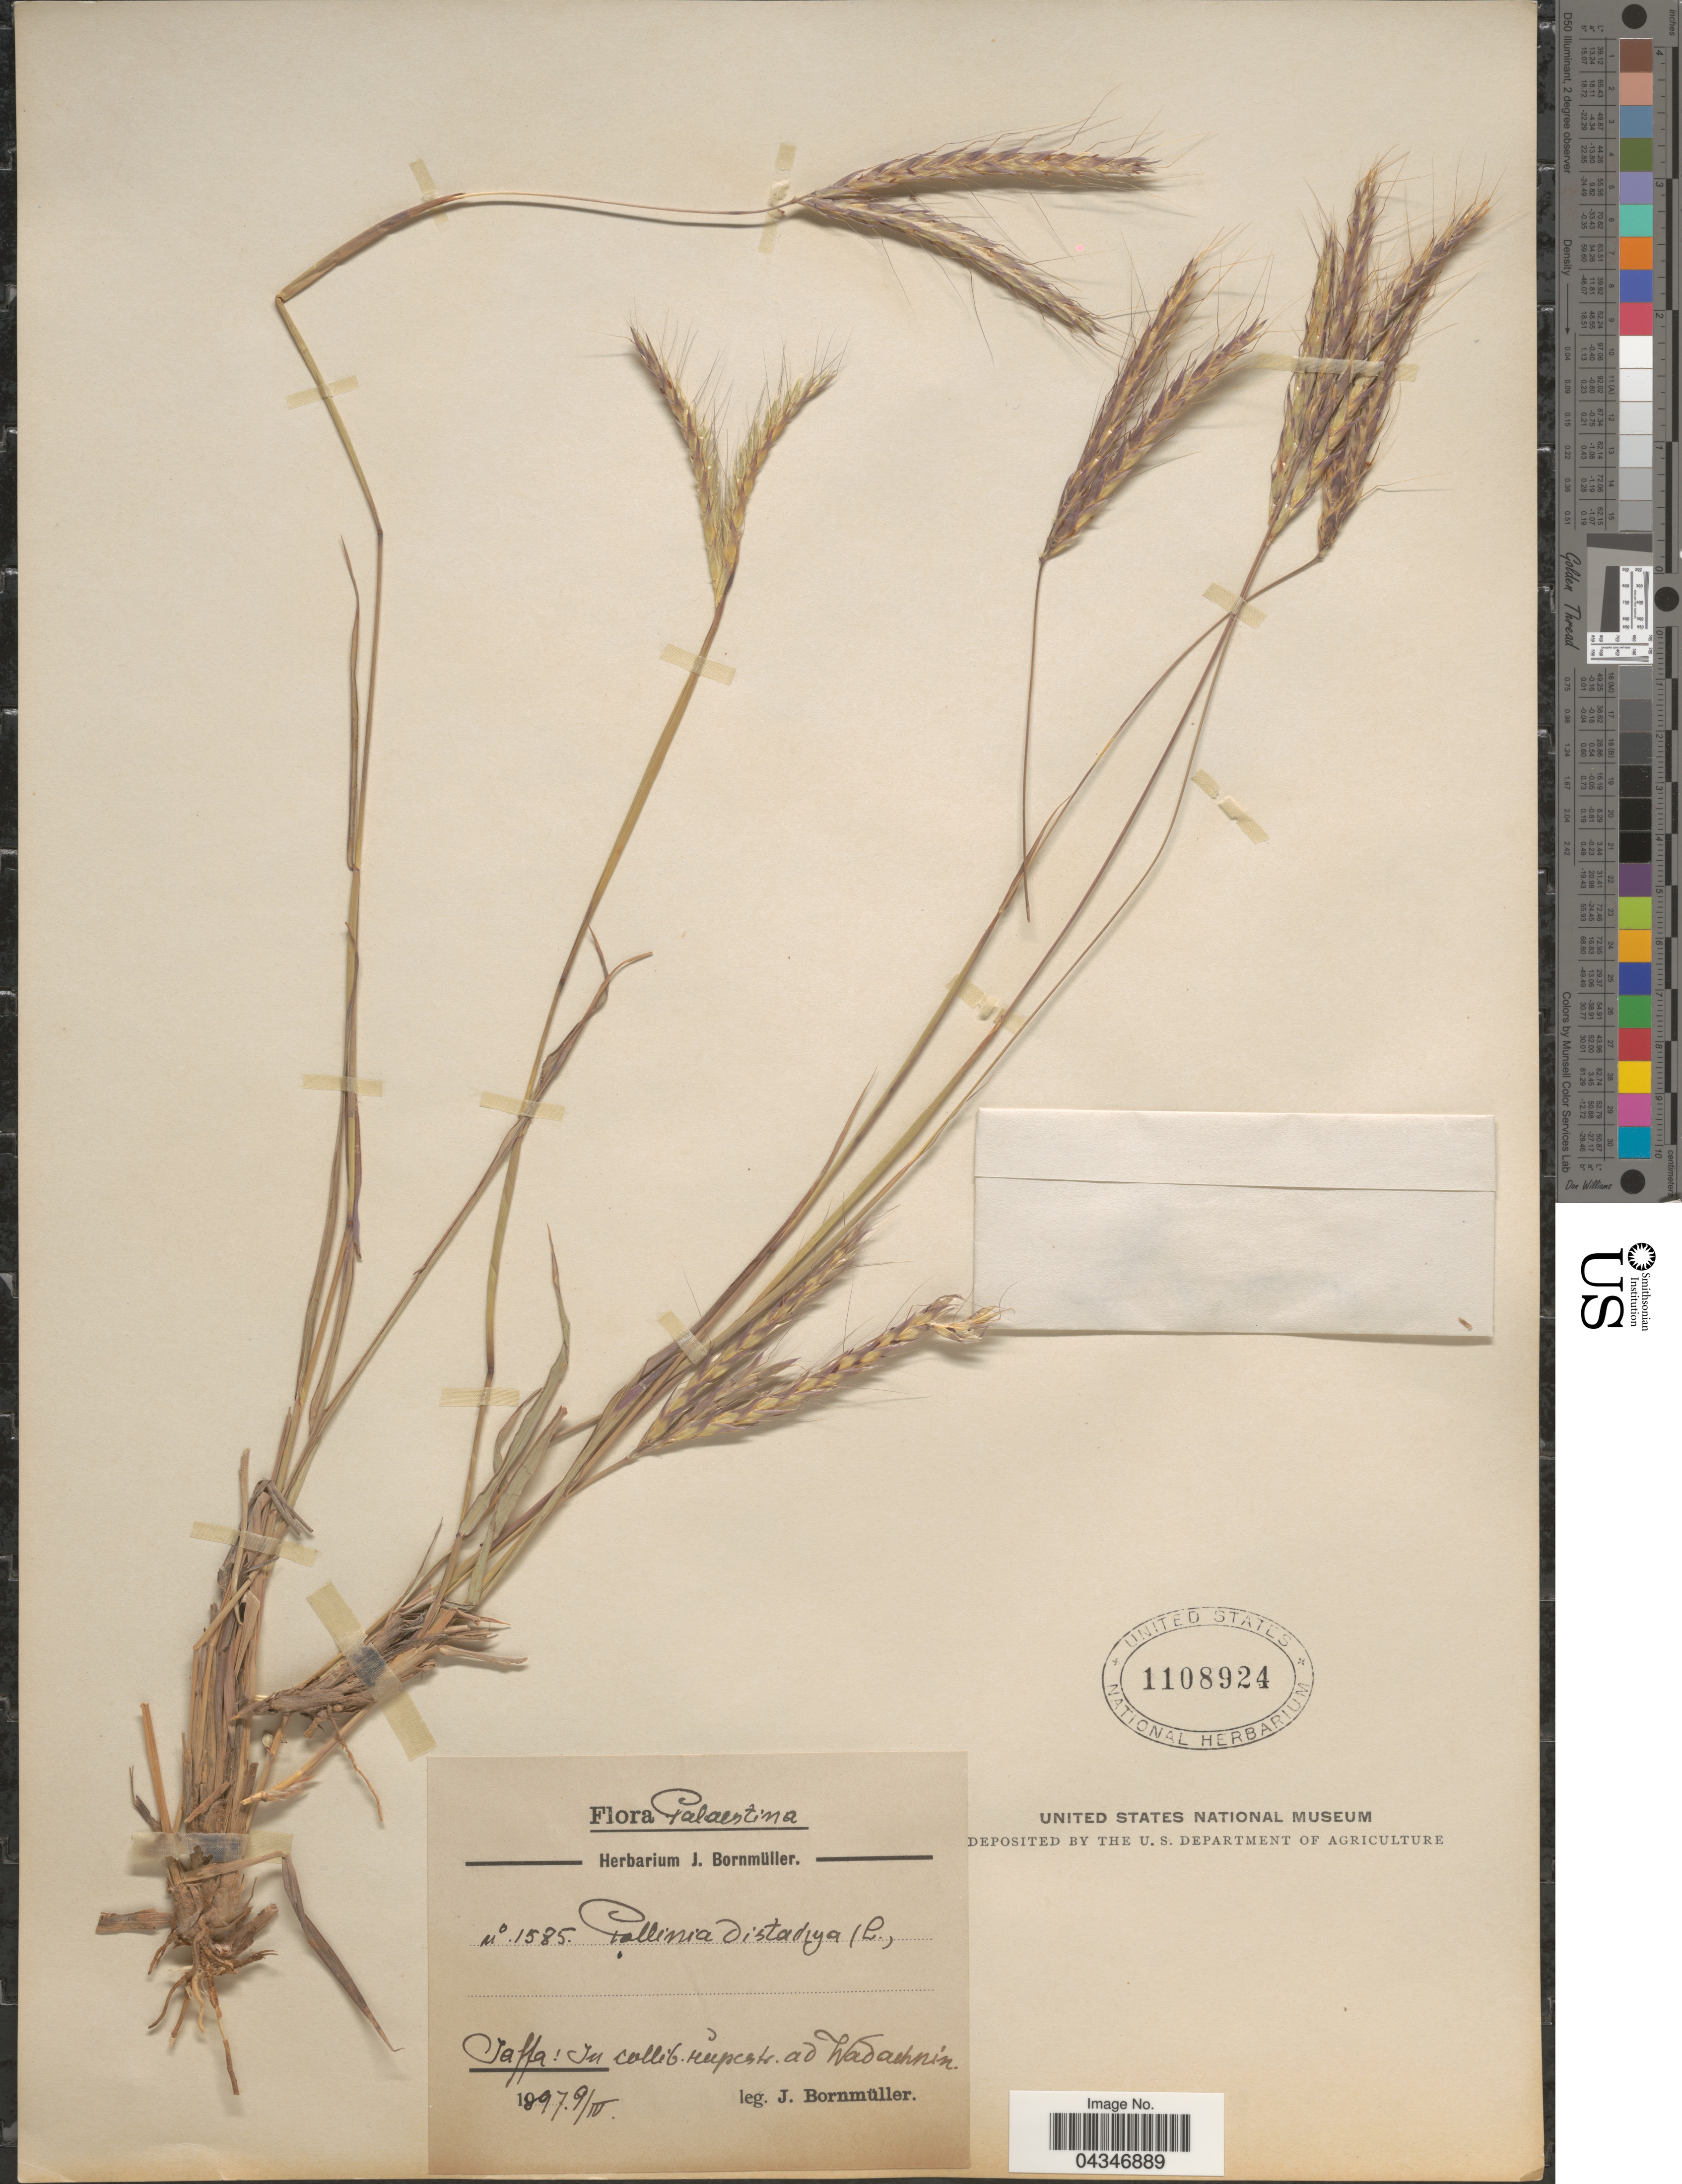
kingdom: Plantae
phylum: Tracheophyta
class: Liliopsida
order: Poales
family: Poaceae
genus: Andropogon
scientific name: Andropogon distachyos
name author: L.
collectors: J. Bornmüller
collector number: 1585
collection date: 1897-04-09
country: Israel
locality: Palaestina. Jaffa: In collib. rupestr. ad Wadashnin [interpreted].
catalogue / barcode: US 1108924